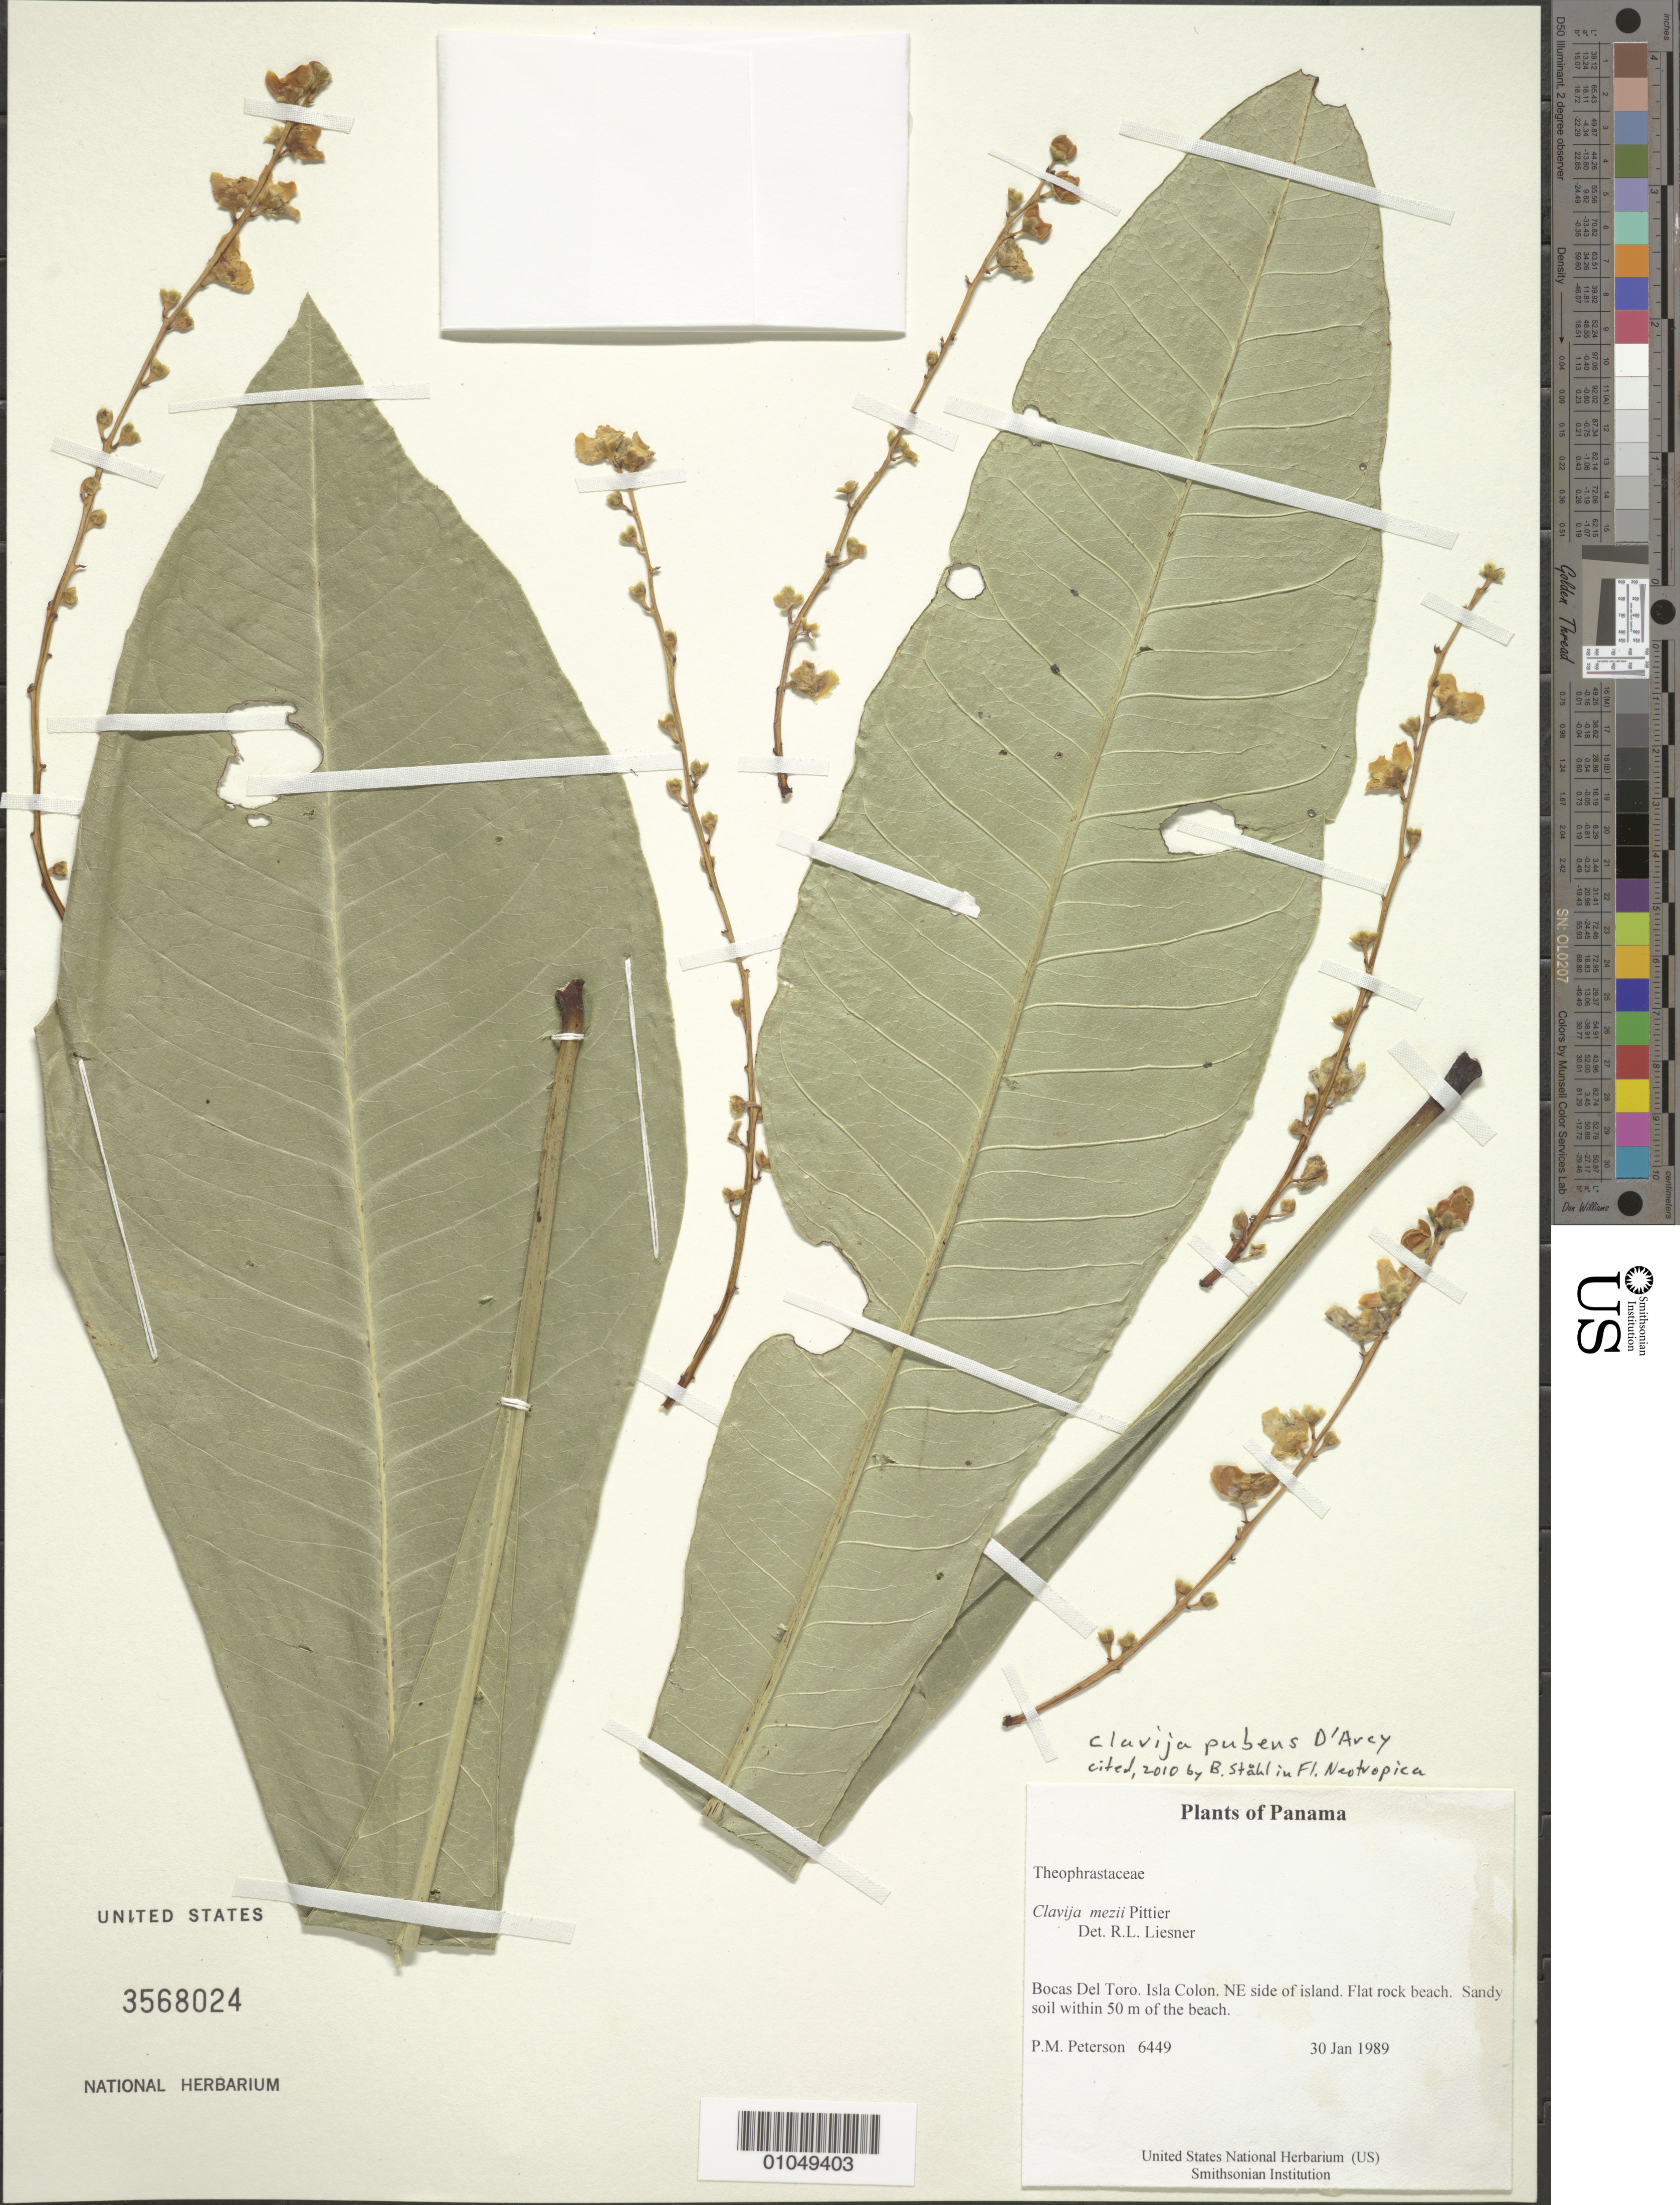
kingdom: Plantae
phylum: Tracheophyta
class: Magnoliopsida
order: Ericales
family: Primulaceae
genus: Clavija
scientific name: Clavija pubens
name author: D'Arcy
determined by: Ståhl, B.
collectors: P. M. Peterson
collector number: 06449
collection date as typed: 30 Jan 1989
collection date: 1989-01-30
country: Panama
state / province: Bocas del Toro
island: Colón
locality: NE side of island.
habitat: Flat rock beach. Sandy soil within 50 m of the beach.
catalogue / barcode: US 3568024